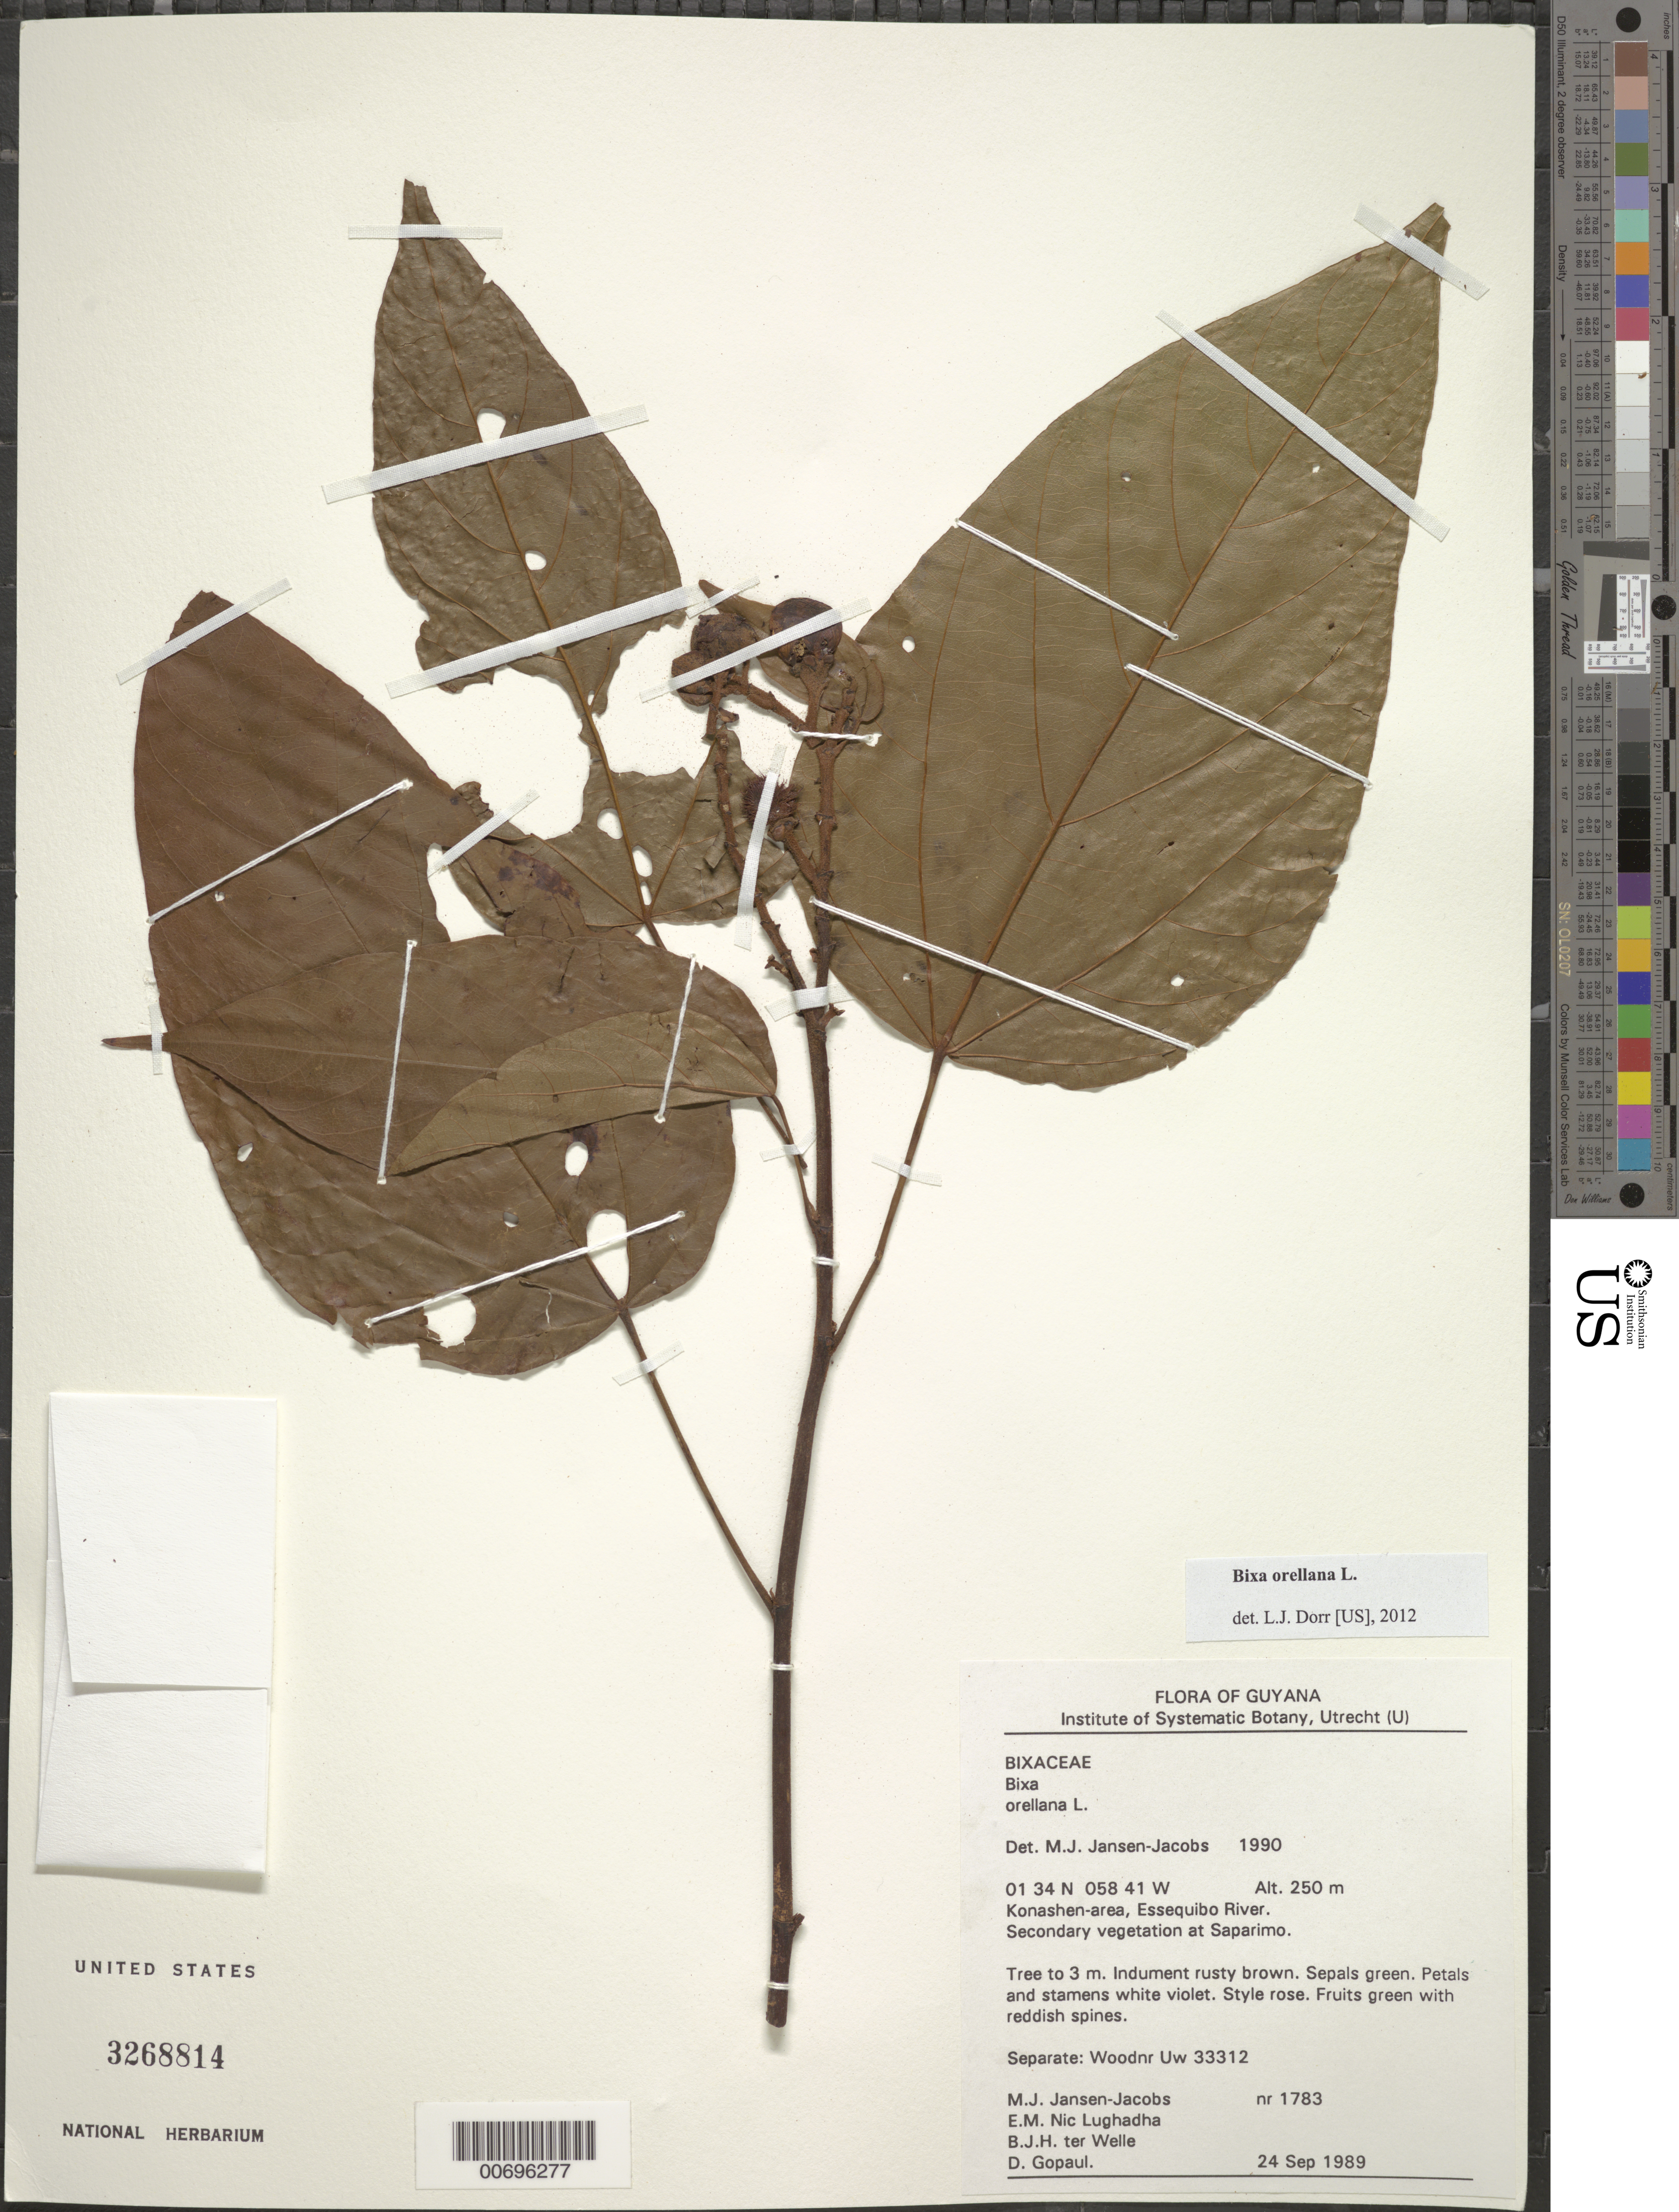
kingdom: Plantae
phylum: Tracheophyta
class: Magnoliopsida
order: Malvales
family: Bixaceae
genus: Bixa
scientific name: Bixa orellana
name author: L.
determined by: Jansen-Jacobs, M. J., (U), Nationaal Herbarium Nederland, Utrecht University branch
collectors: M. J. Jansen-Jacobs, E. Nic Lughadha, B. Welle & D. Gopaul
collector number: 1783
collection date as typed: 24-Sep-89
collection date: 1989-09-24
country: Guyana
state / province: U. Takutu-U. Essequibo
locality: Konashen-area, Essequibo River at Saparimo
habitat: Secondary vegetation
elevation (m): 250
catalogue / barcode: US 3268814